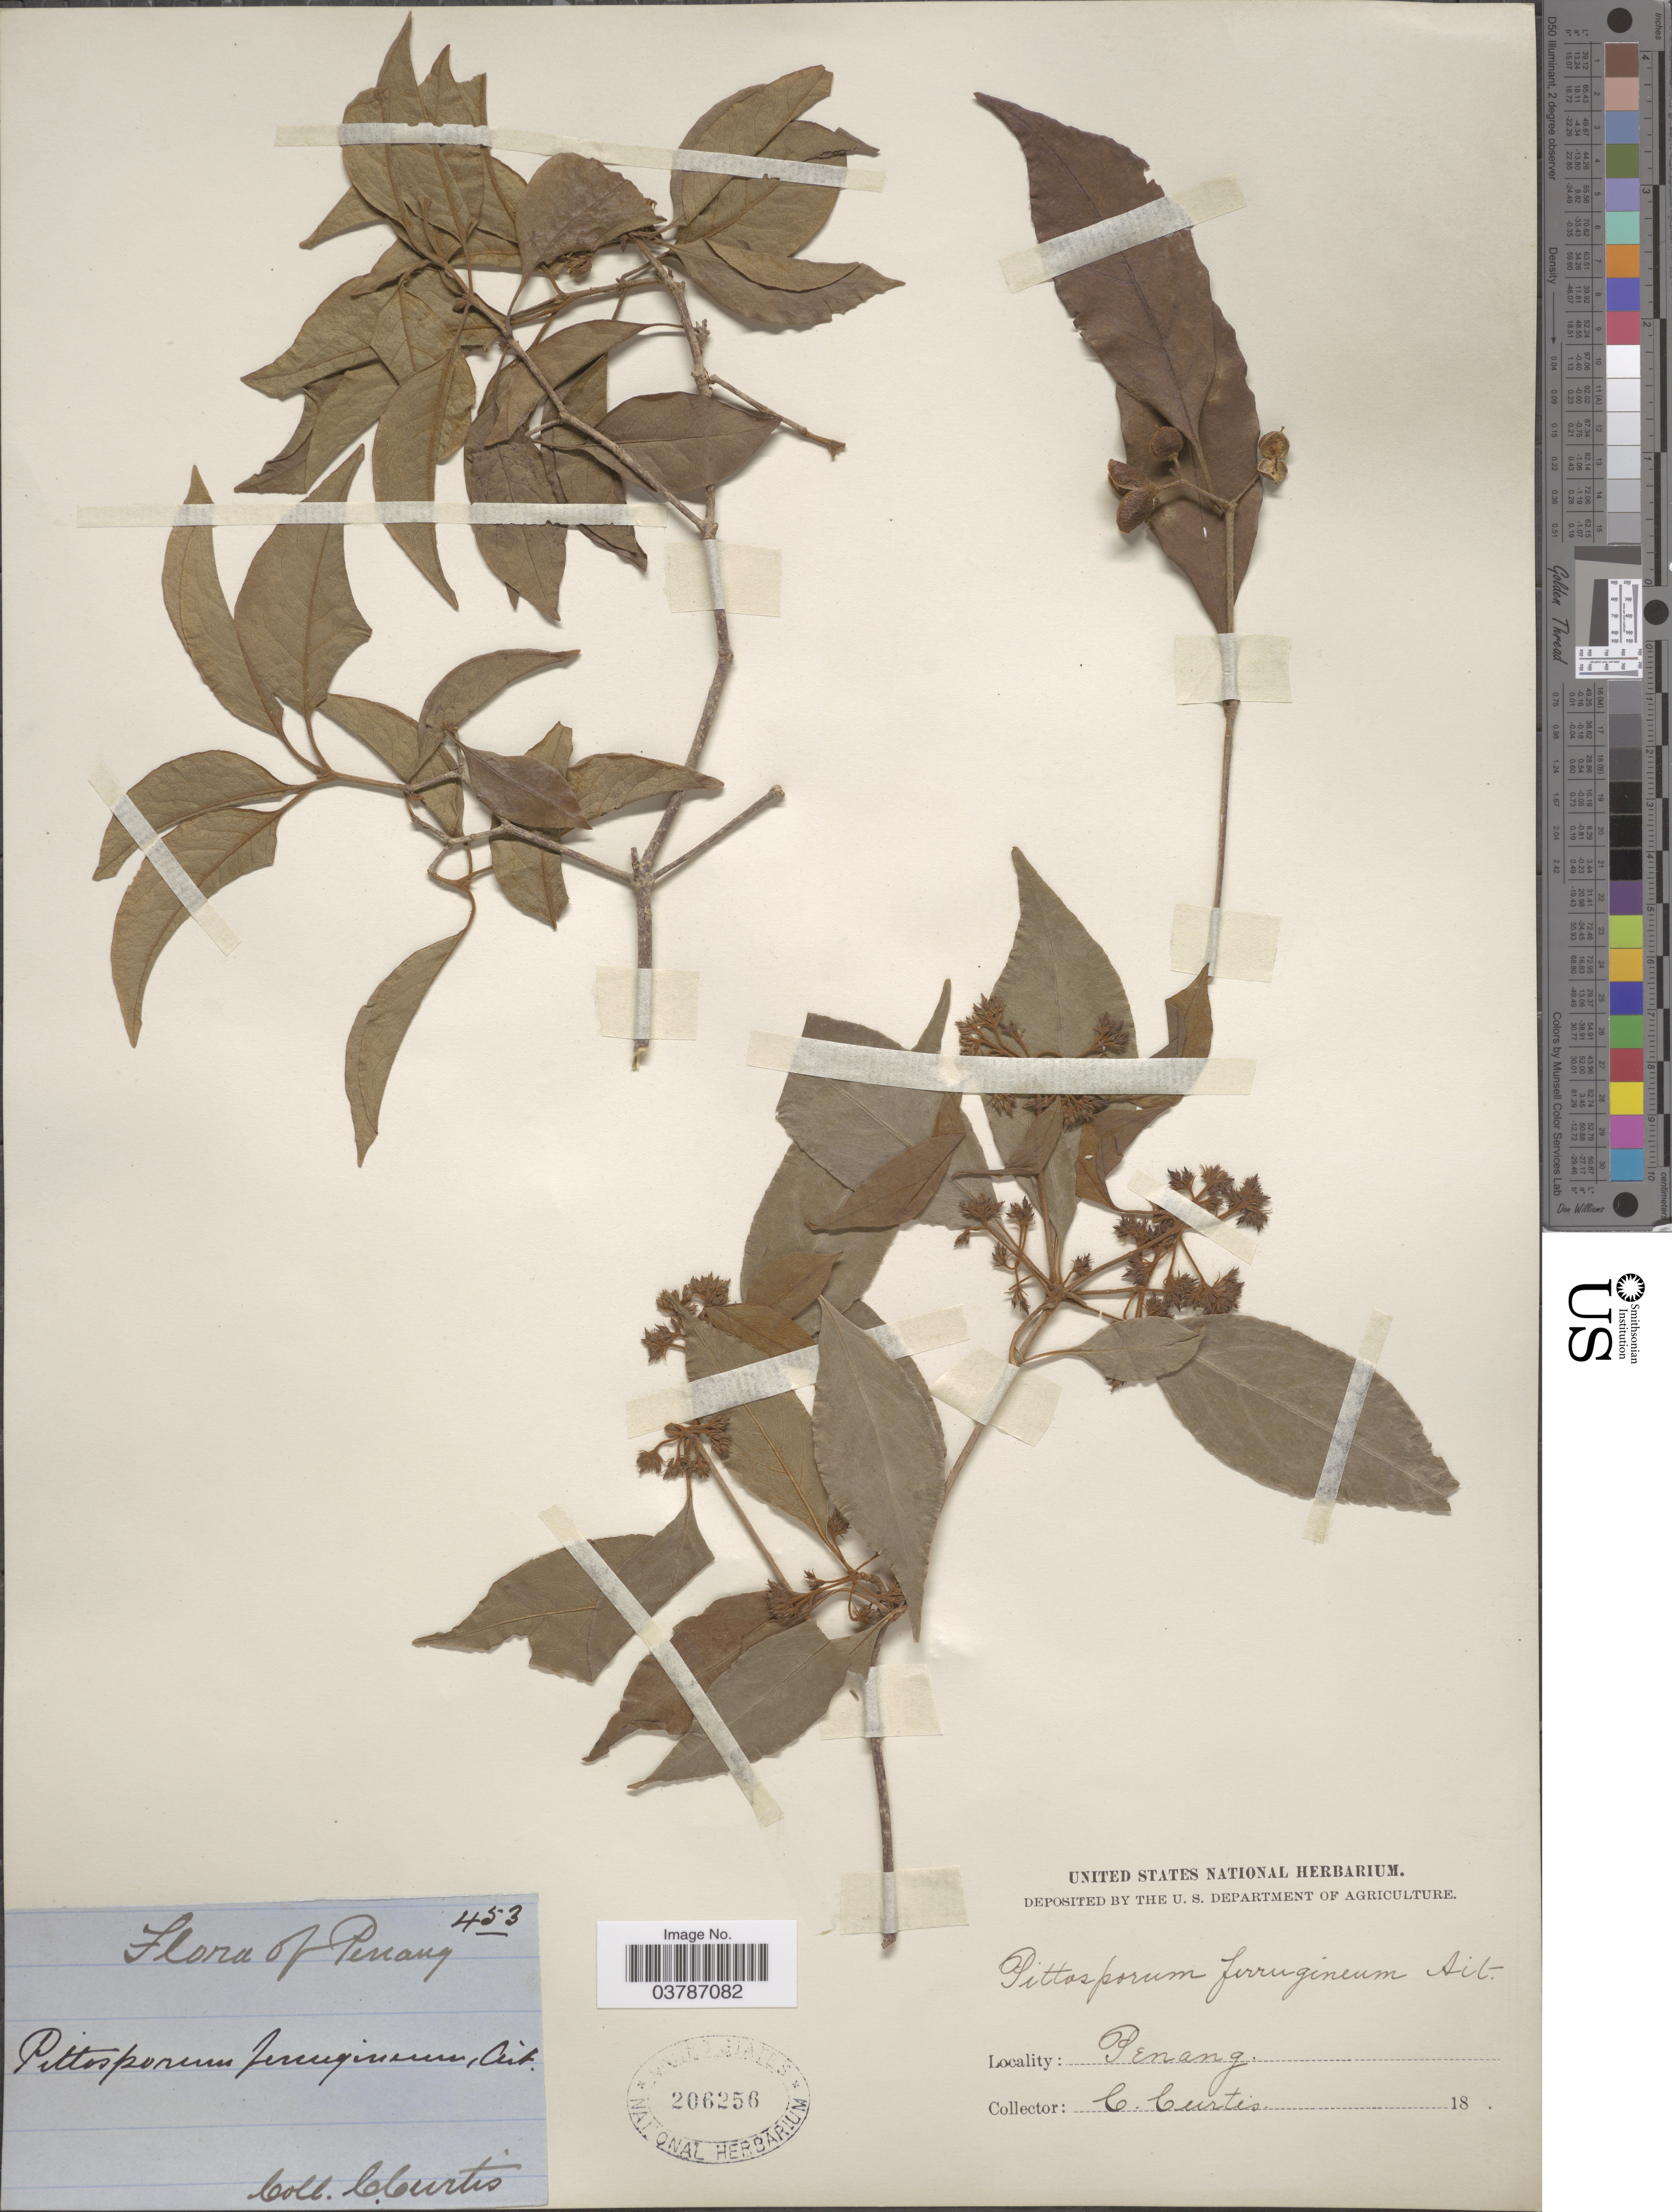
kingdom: Plantae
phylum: Tracheophyta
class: Magnoliopsida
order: Apiales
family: Pittosporaceae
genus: Pittosporum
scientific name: Pittosporum ferrugineum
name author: Dryand. ex Aiton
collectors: C. Curtis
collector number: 453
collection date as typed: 18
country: Malaysia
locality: Penang.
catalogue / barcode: US 206256